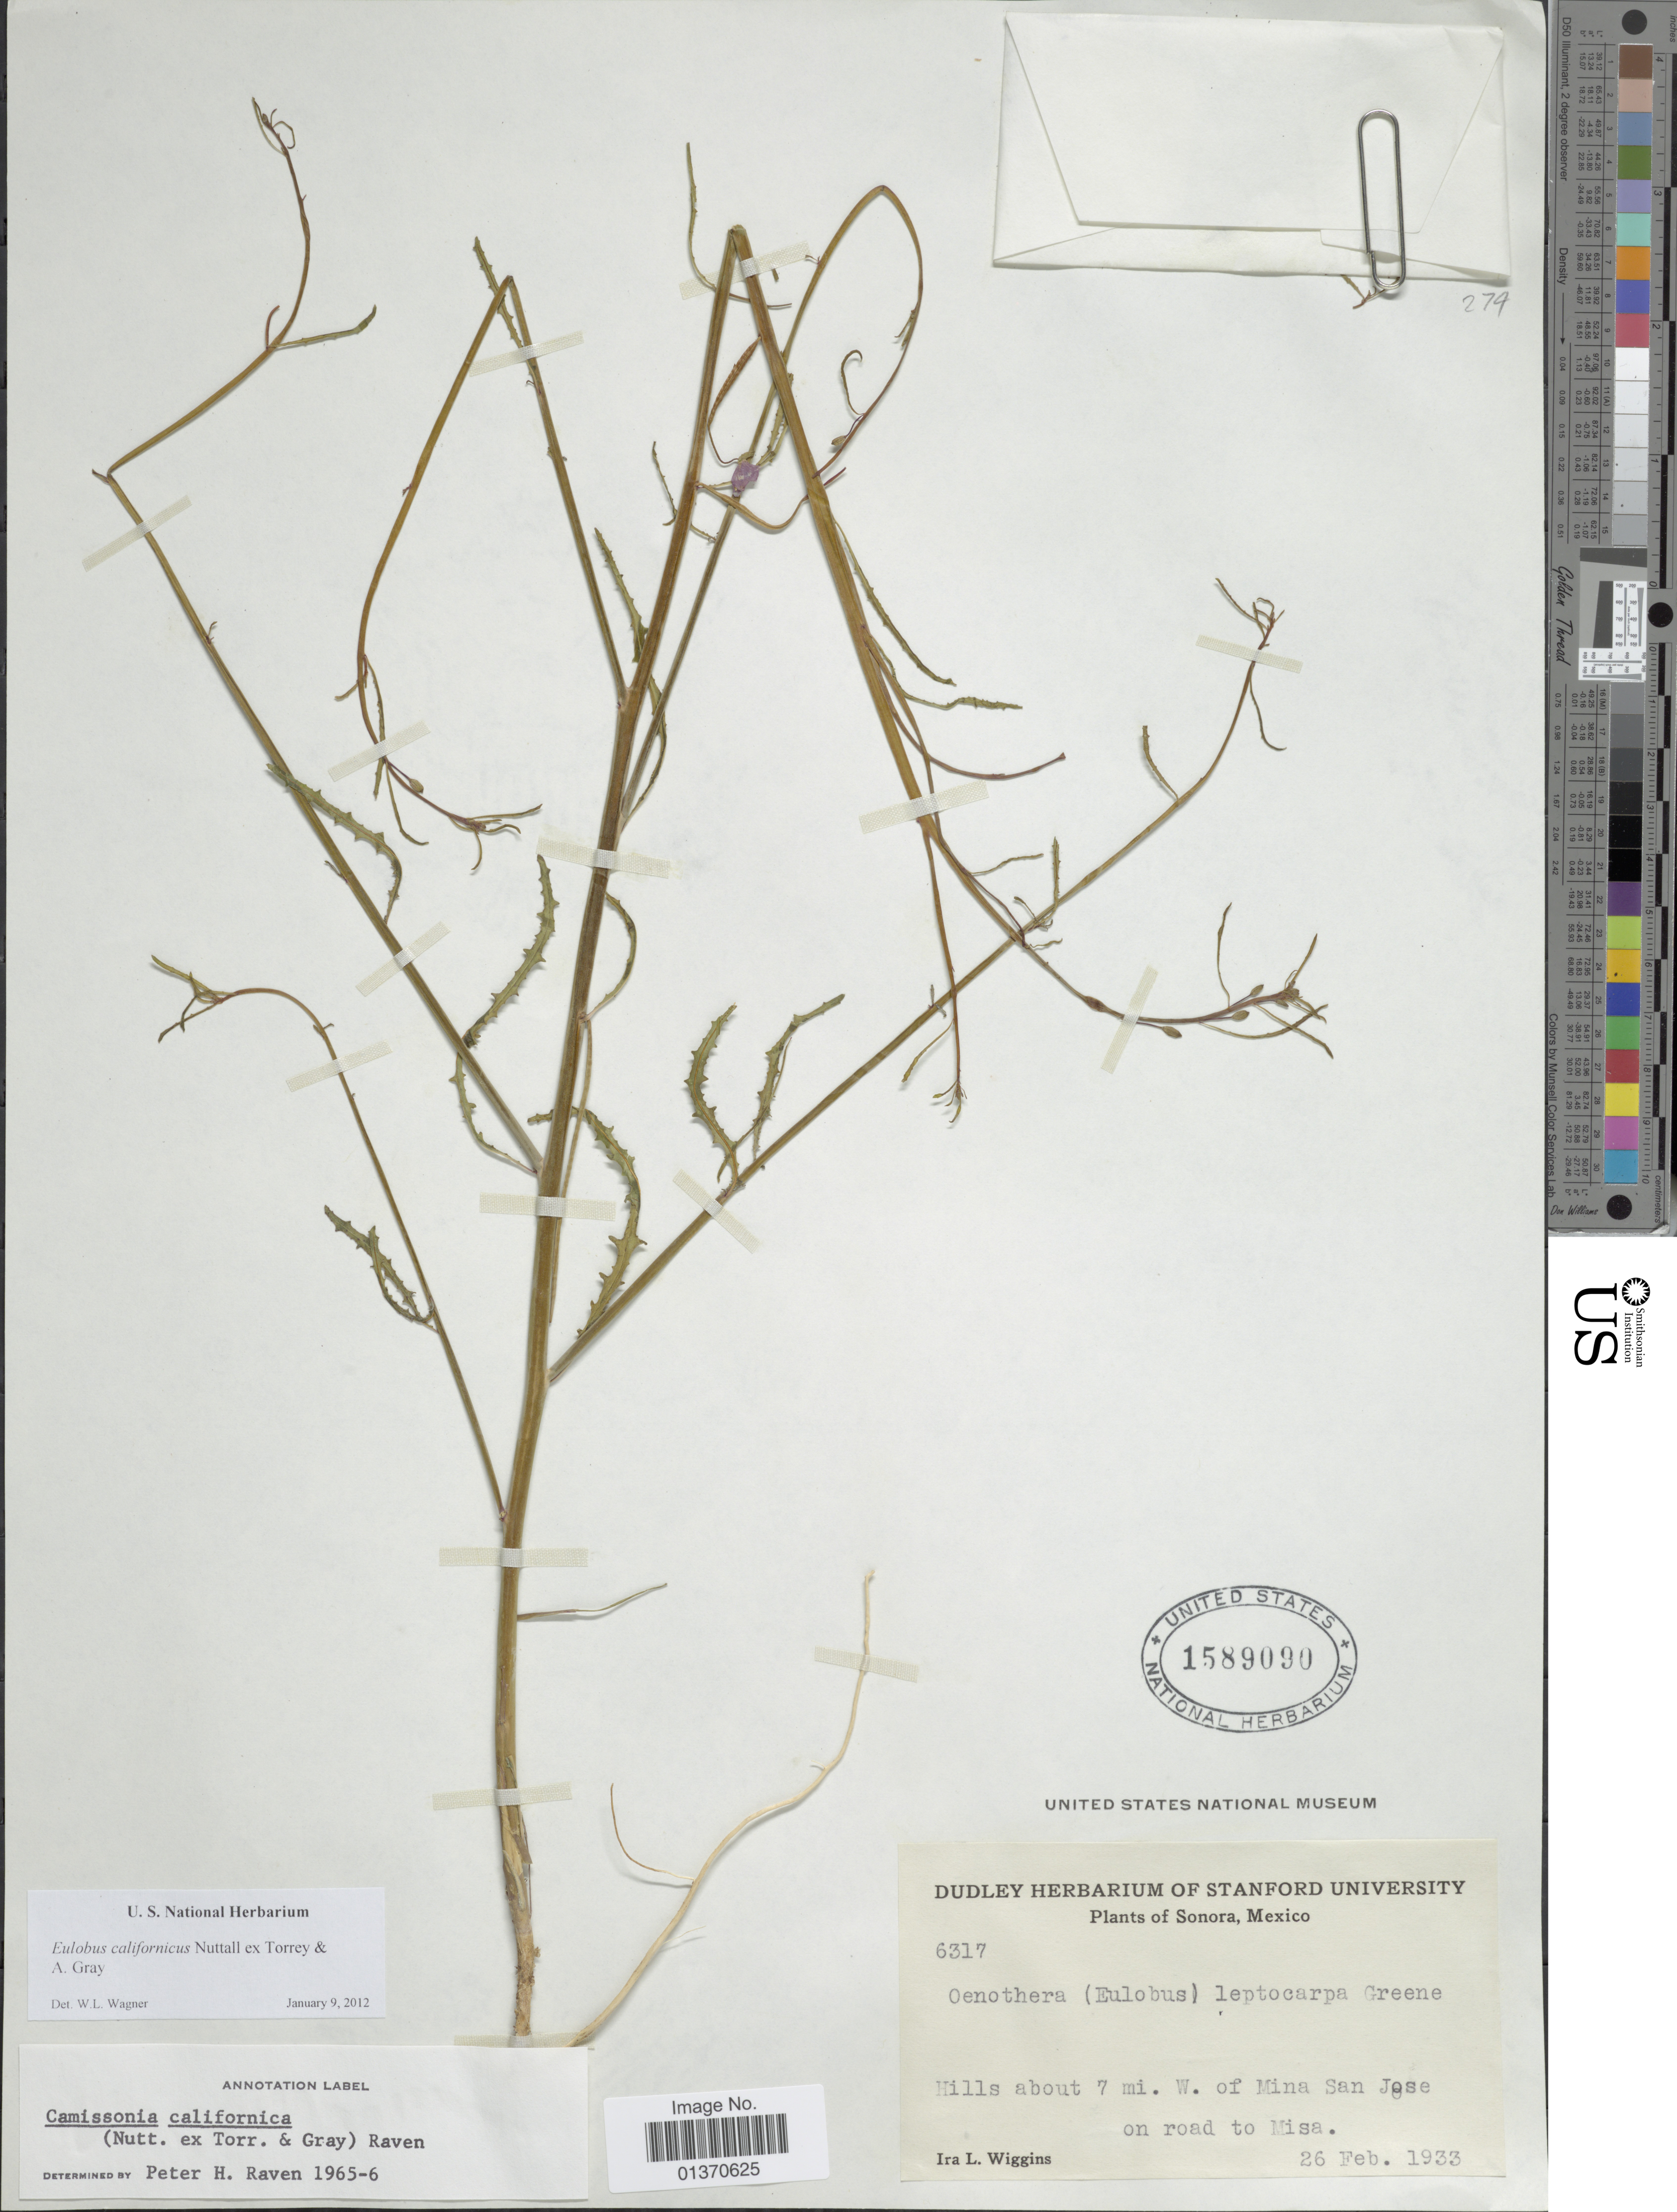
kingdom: Plantae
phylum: Tracheophyta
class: Magnoliopsida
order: Myrtales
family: Onagraceae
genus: Eulobus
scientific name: Eulobus californicus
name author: Nutt. ex Torr. & A. Gray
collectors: I. L. Wiggins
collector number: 6317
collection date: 1933-02-26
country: Mexico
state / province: Sonora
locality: Hills about 7 mi. W. of Mina San Jose on road to Misa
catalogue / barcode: US 1589090